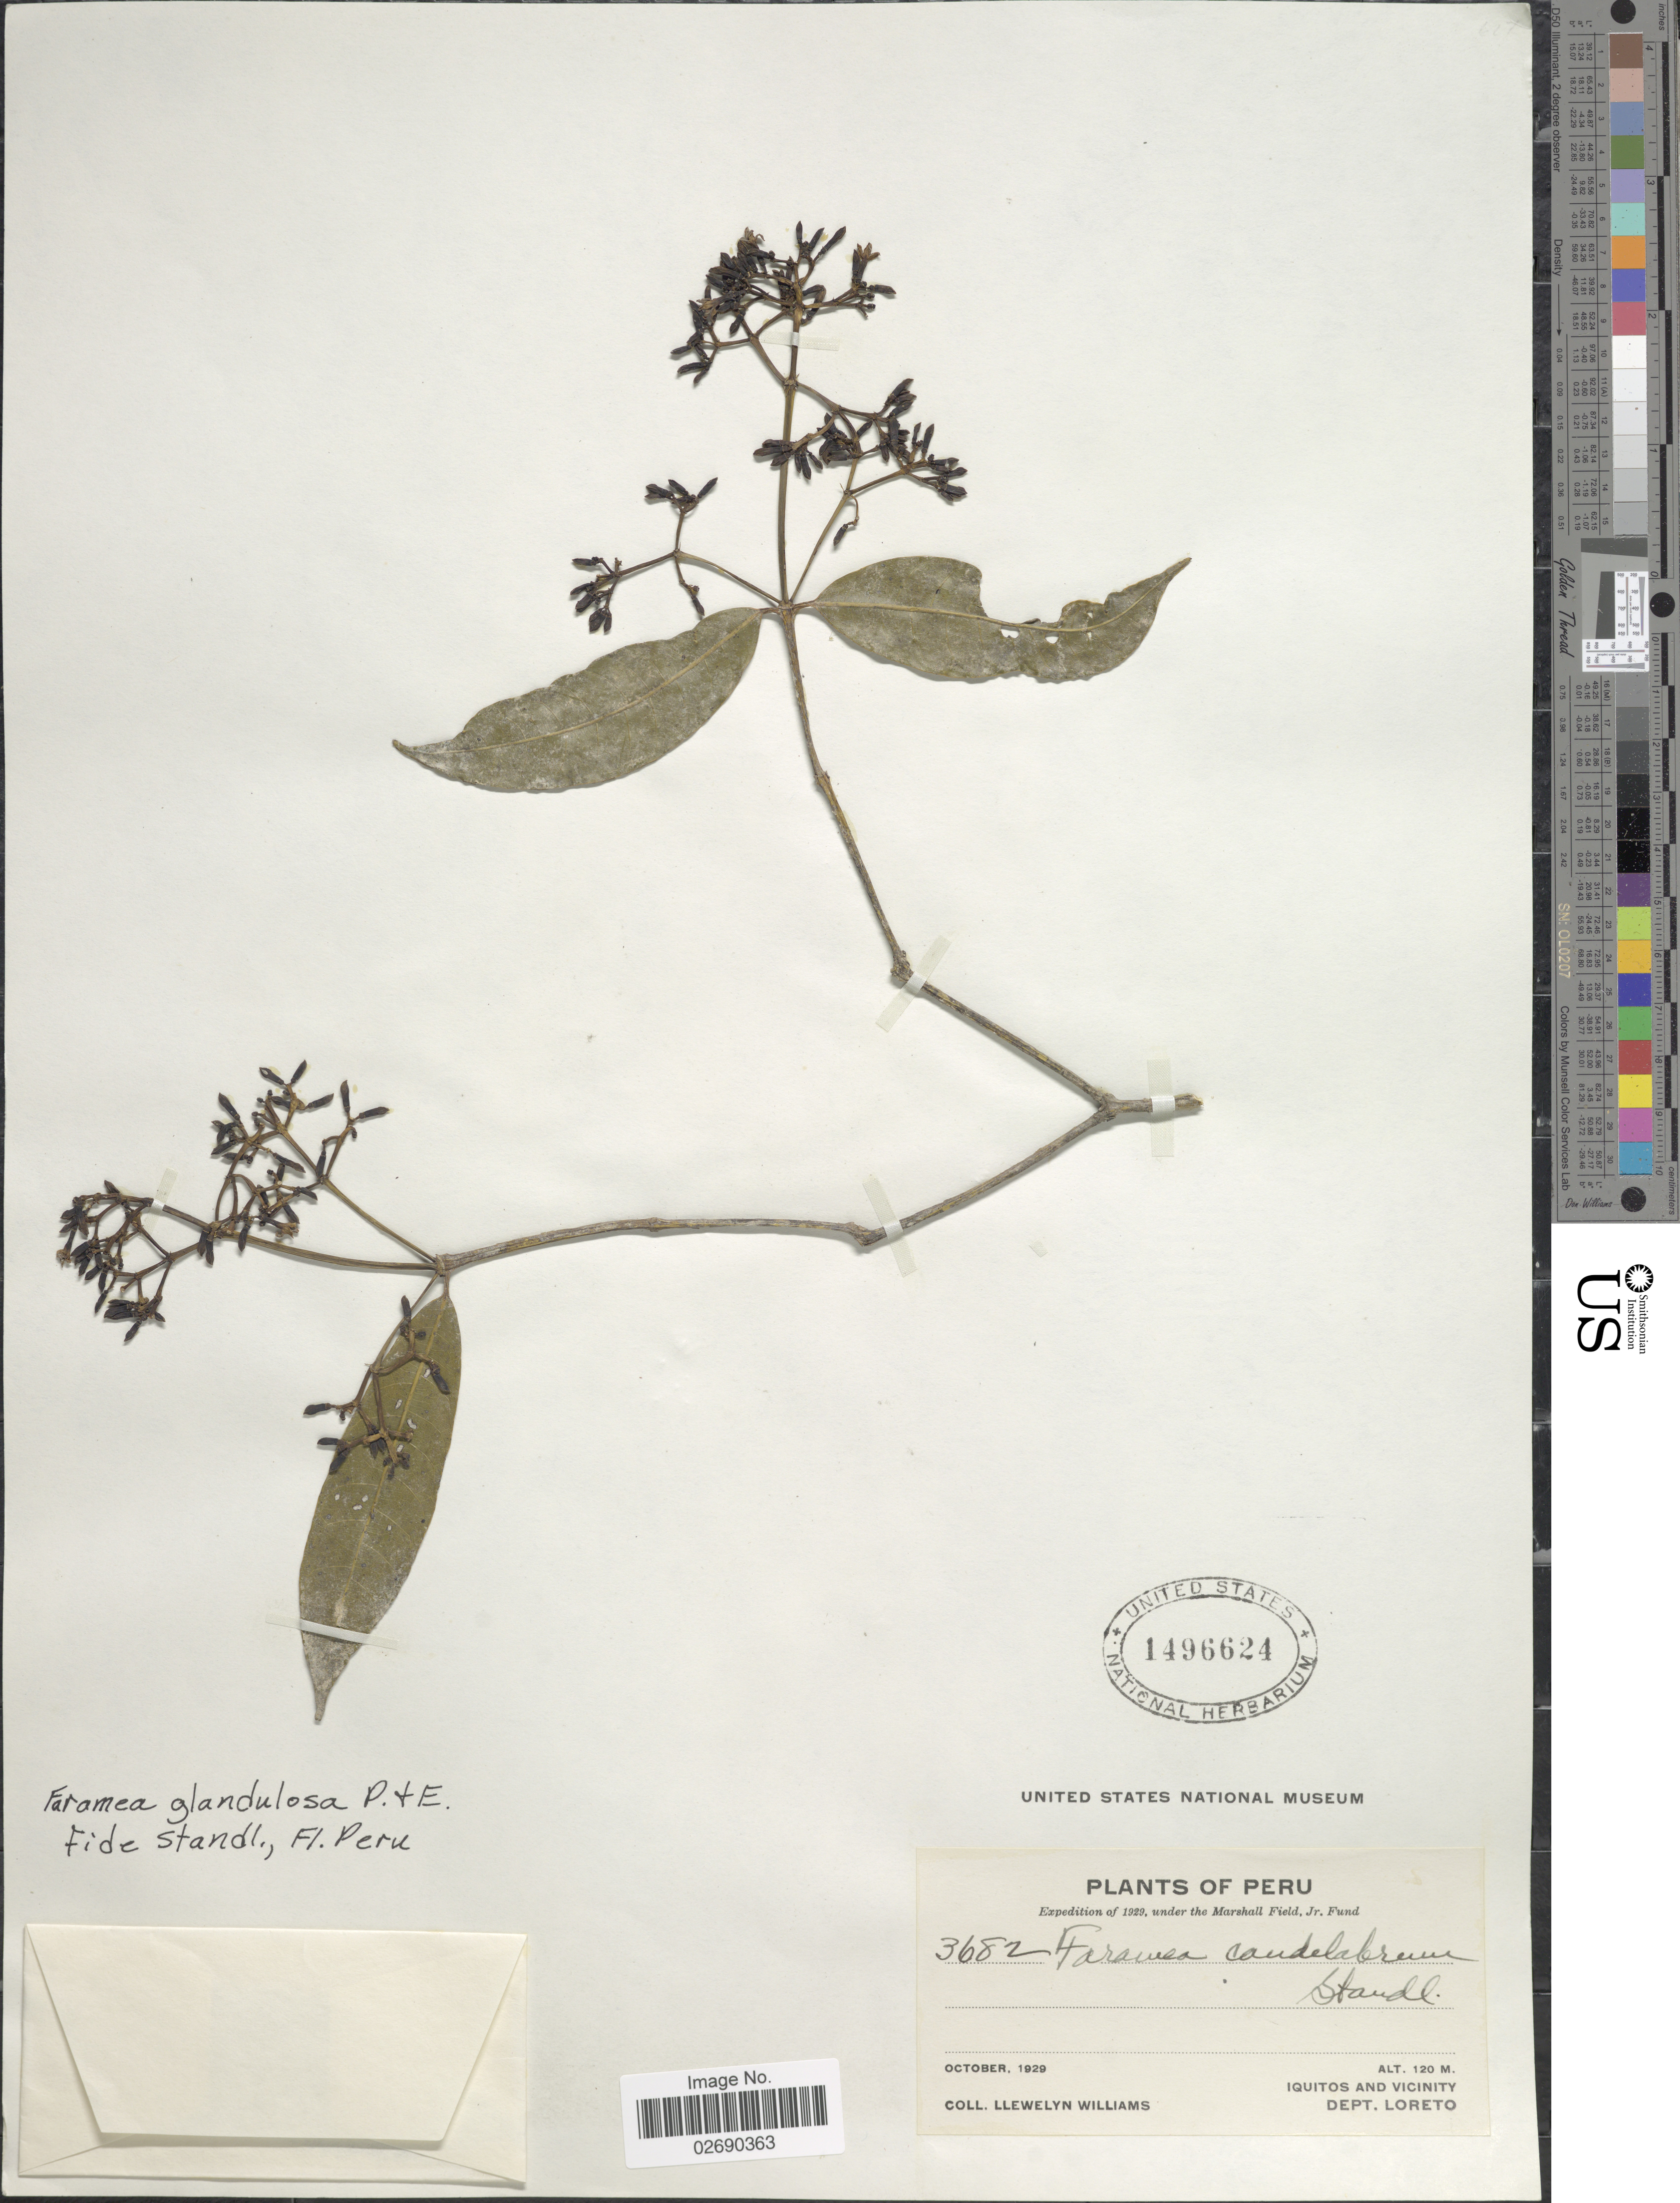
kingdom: Plantae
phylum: Tracheophyta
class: Magnoliopsida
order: Gentianales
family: Rubiaceae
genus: Faramea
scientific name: Faramea glandulosa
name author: Poepp.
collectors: Ll. Williams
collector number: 3682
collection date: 1929-10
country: Peru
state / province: Loreto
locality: Iquitos and Vicinity, Dept. Loreto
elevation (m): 120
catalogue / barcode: US 1496625